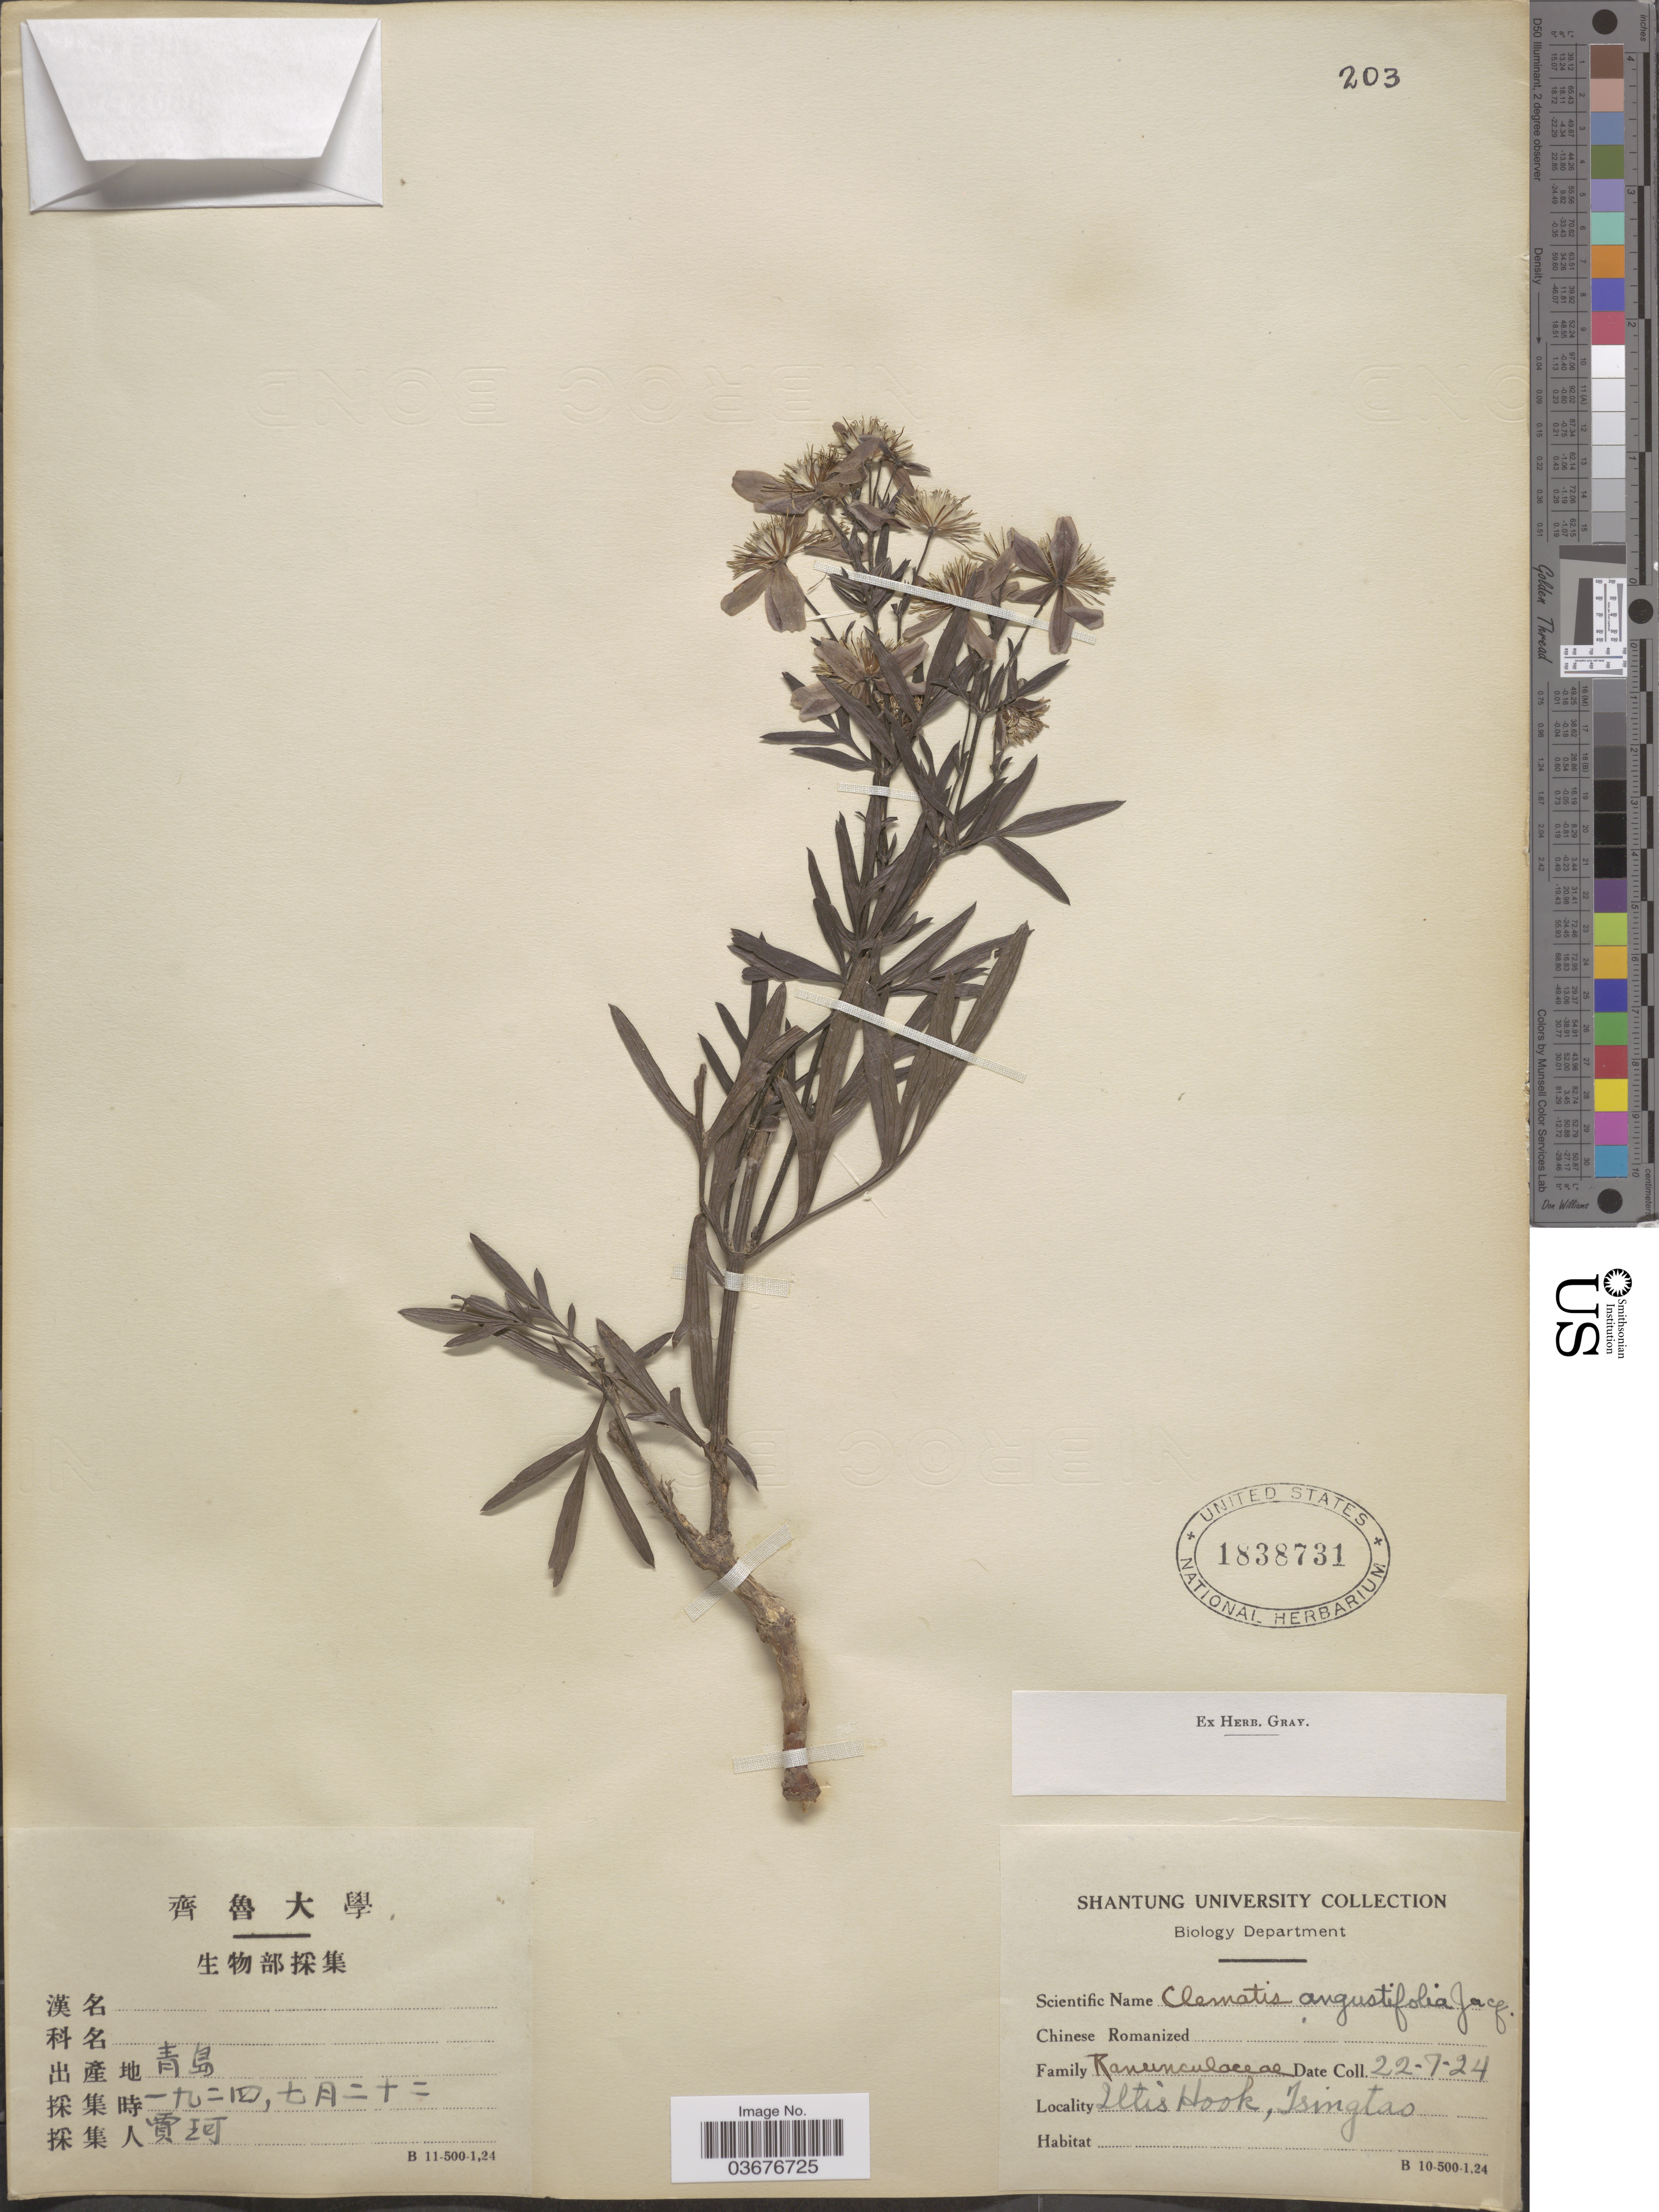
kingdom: Plantae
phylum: Tracheophyta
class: Magnoliopsida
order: Ranunculales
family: Ranunculaceae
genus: Clematis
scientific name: Clematis angustifolia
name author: Jacq.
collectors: Shantung University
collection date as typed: Transcribed d/m/y: 22/7/24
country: China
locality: Iltis Hook, Tsingtao.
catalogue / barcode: US 1838731